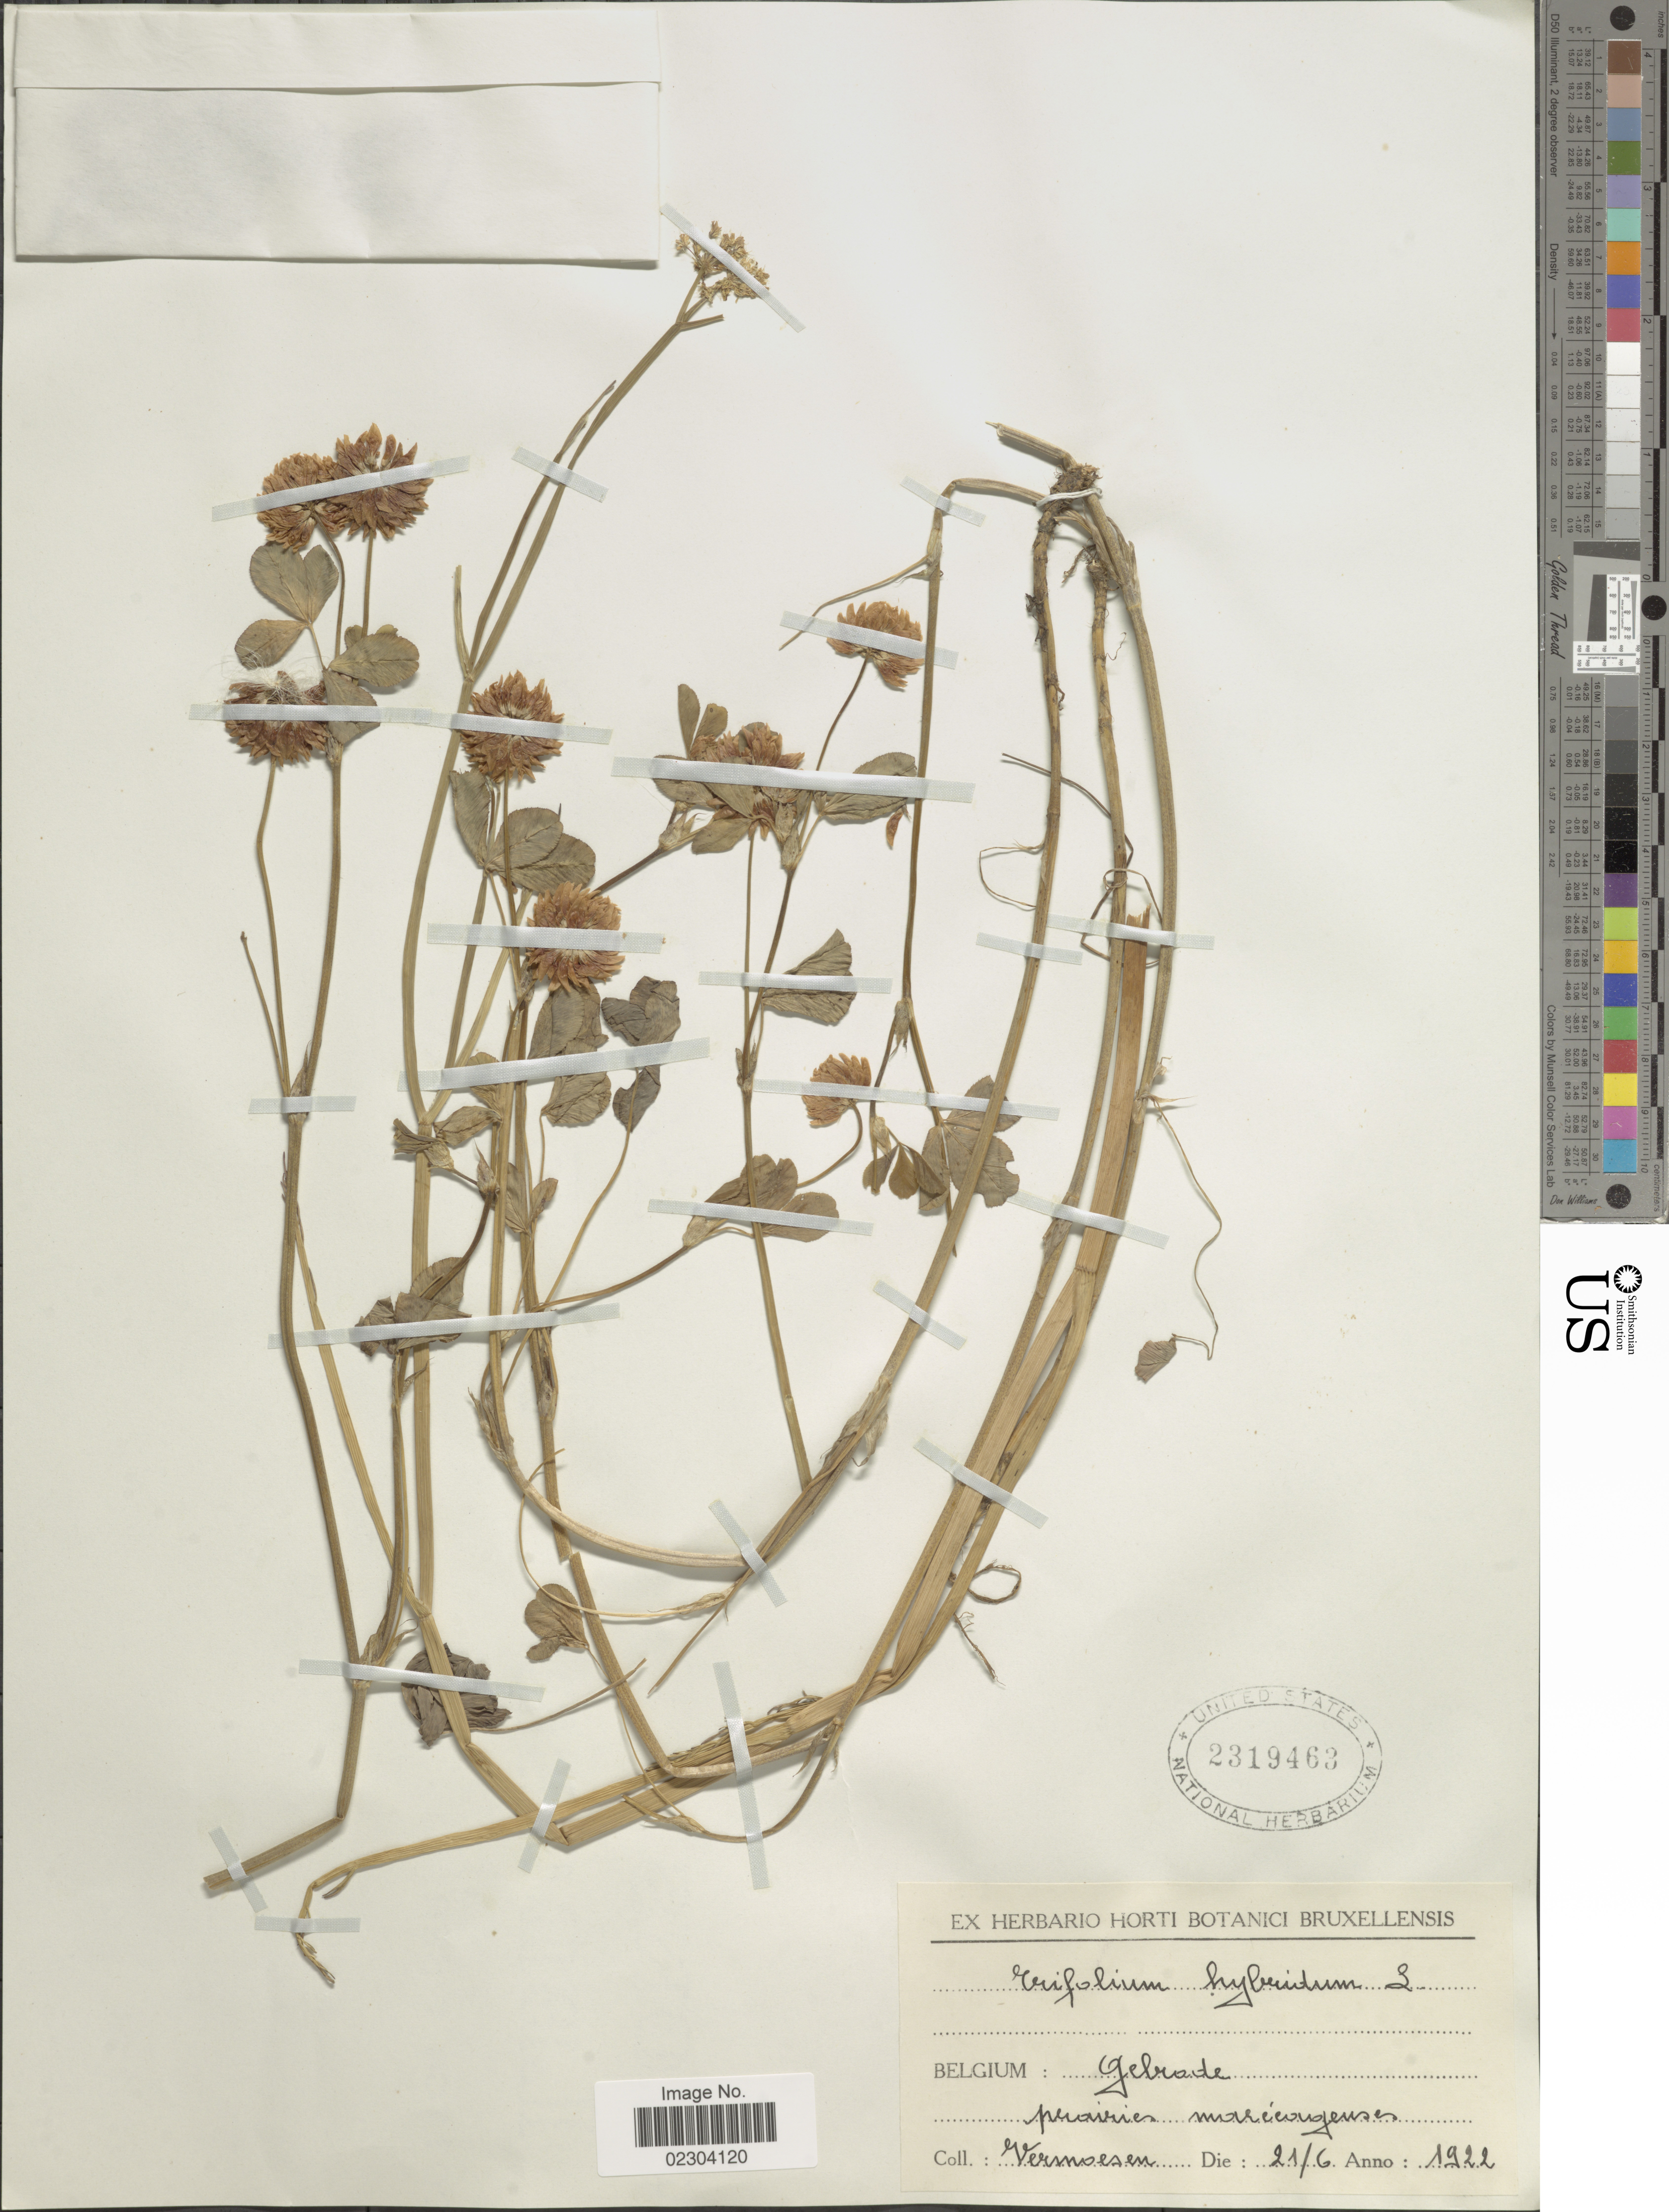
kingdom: Plantae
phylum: Tracheophyta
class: Magnoliopsida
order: Fabales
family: Fabaceae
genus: Trifolium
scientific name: Trifolium hybridum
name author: L.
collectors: -- Vermoesen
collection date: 1922-06-21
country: Belgium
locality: Gebiorte prairies mareeonojenses [interpreted]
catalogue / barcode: US 2319463